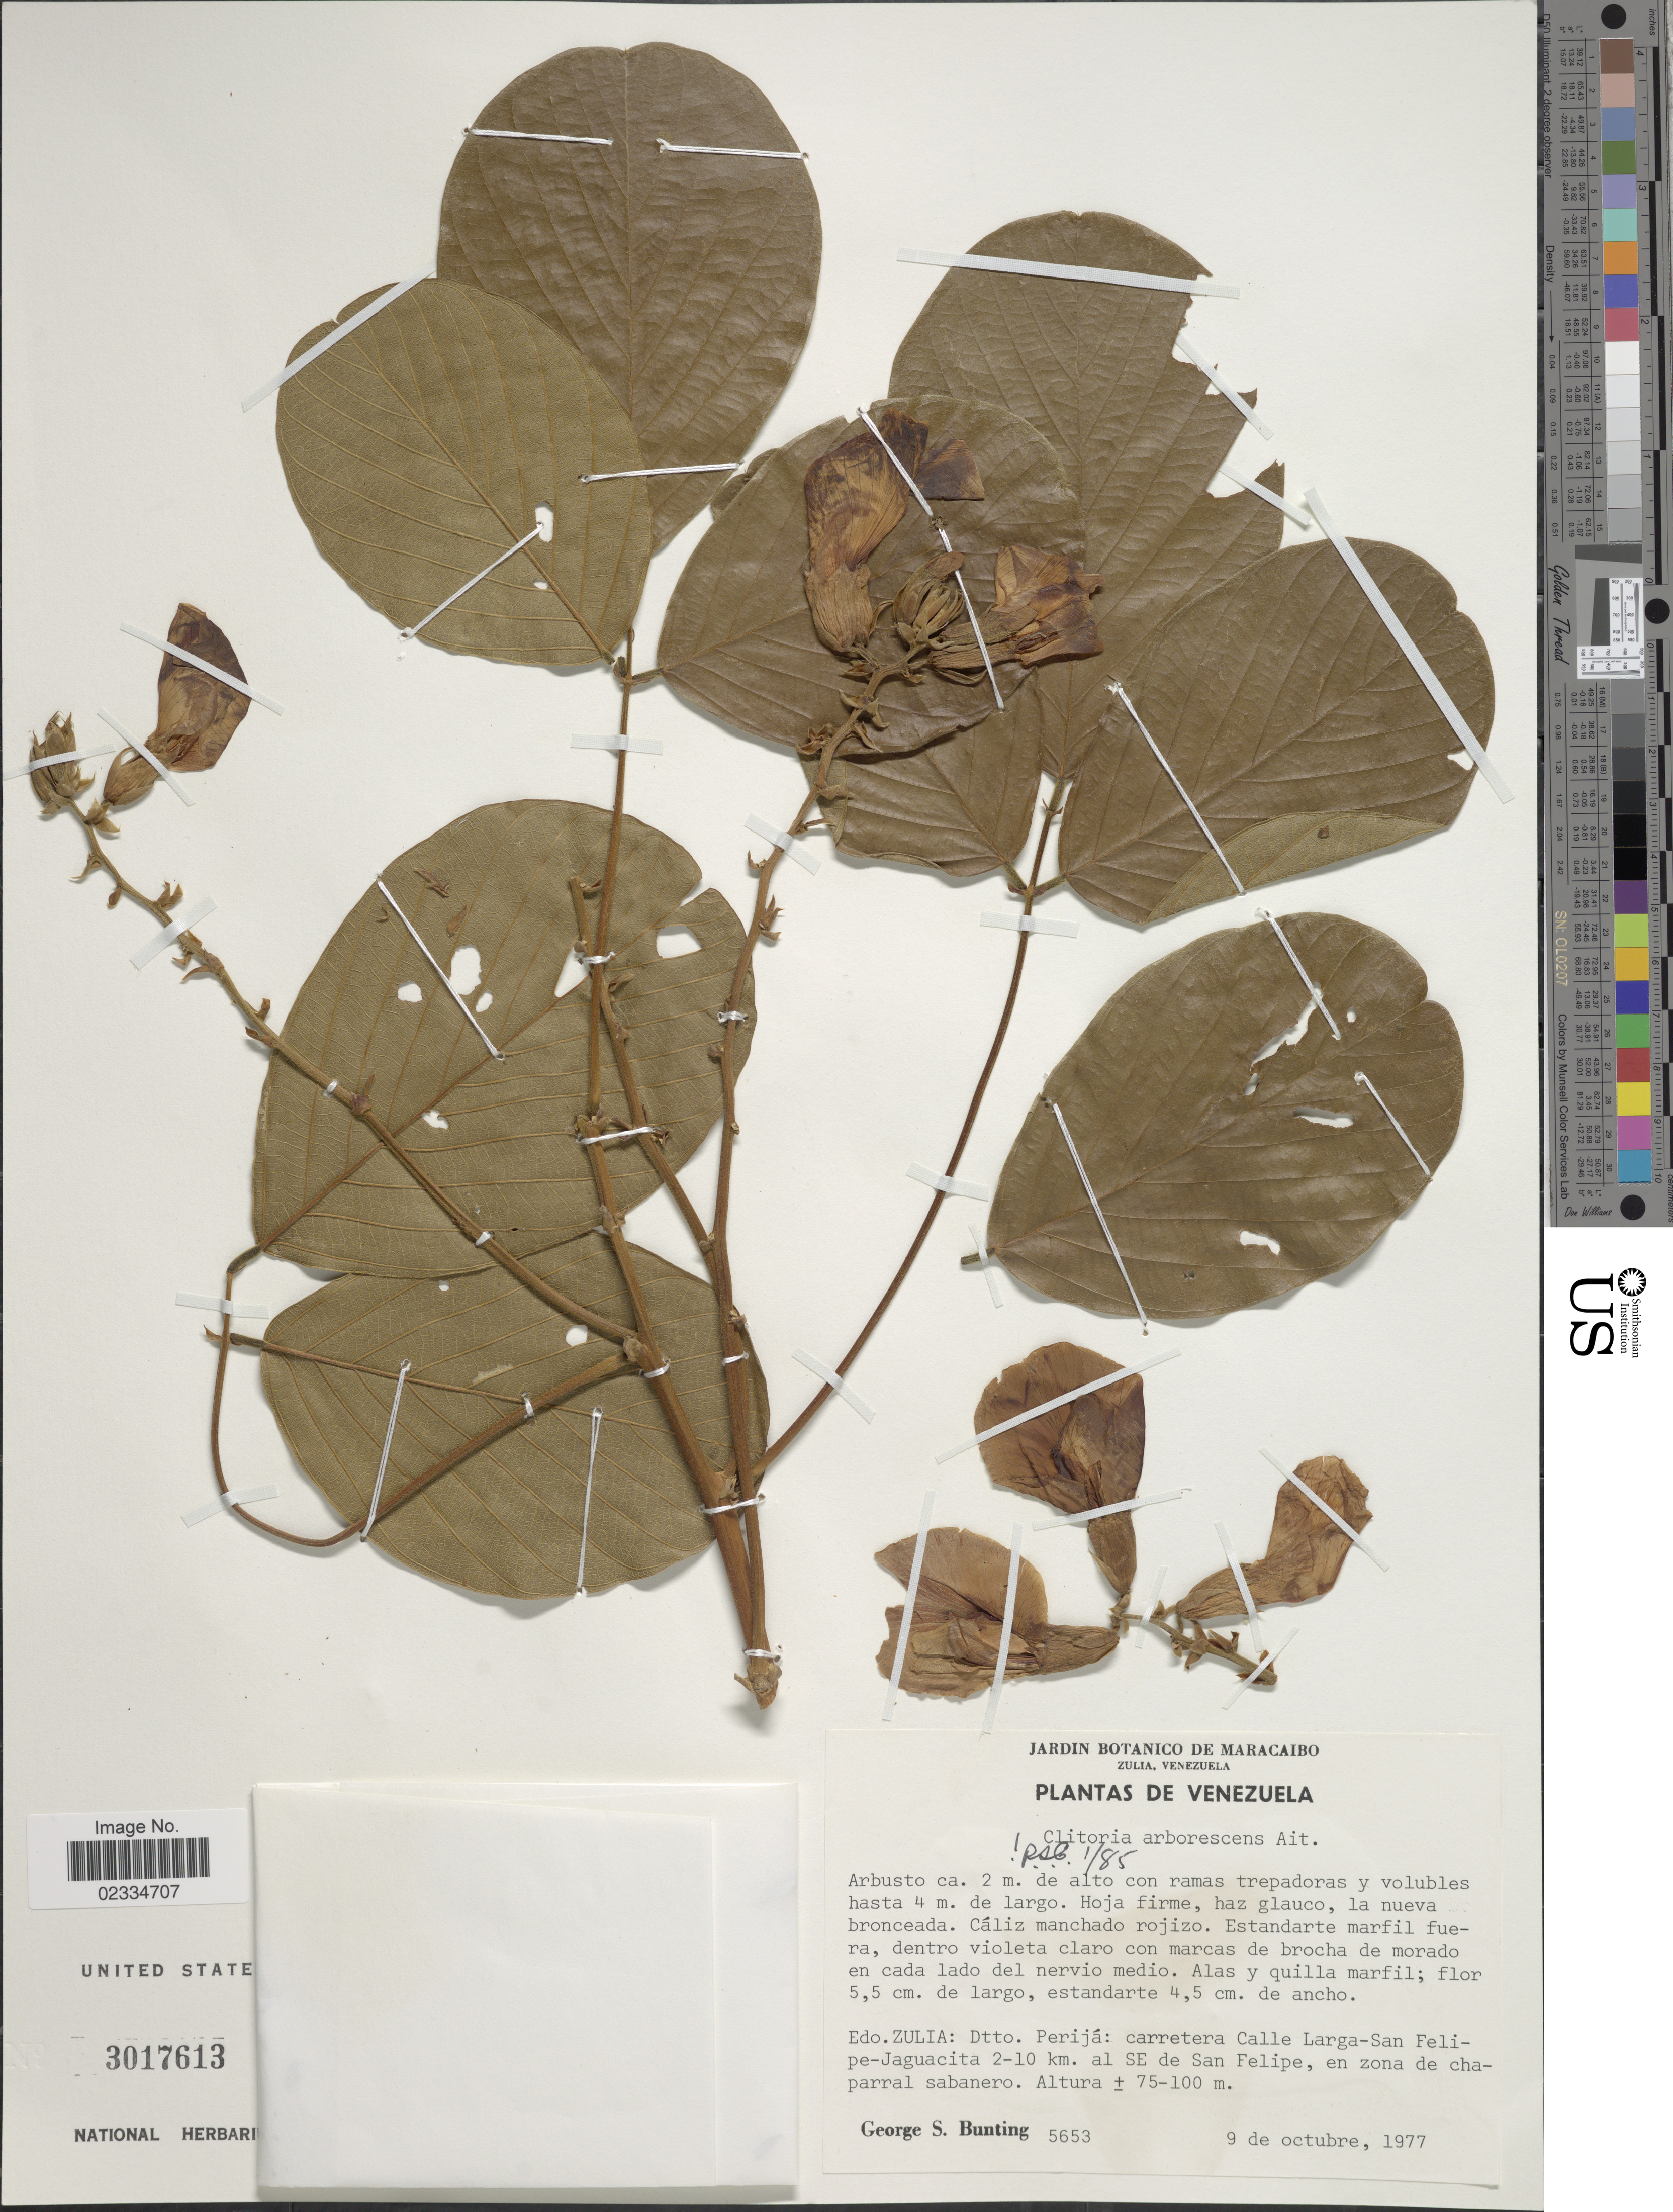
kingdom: Plantae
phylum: Tracheophyta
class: Magnoliopsida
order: Fabales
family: Fabaceae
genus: Clitoria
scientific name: Clitoria arborescens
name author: R. Br.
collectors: G. S. Bunting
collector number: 5653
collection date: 1977-10-09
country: Venezuela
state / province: Zulia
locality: Dtto. Perijá: carretera Calle Larga-San Felipe-Jaguacita 2-10 km. al SE de San Felipe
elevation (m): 75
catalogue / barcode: US 3017613